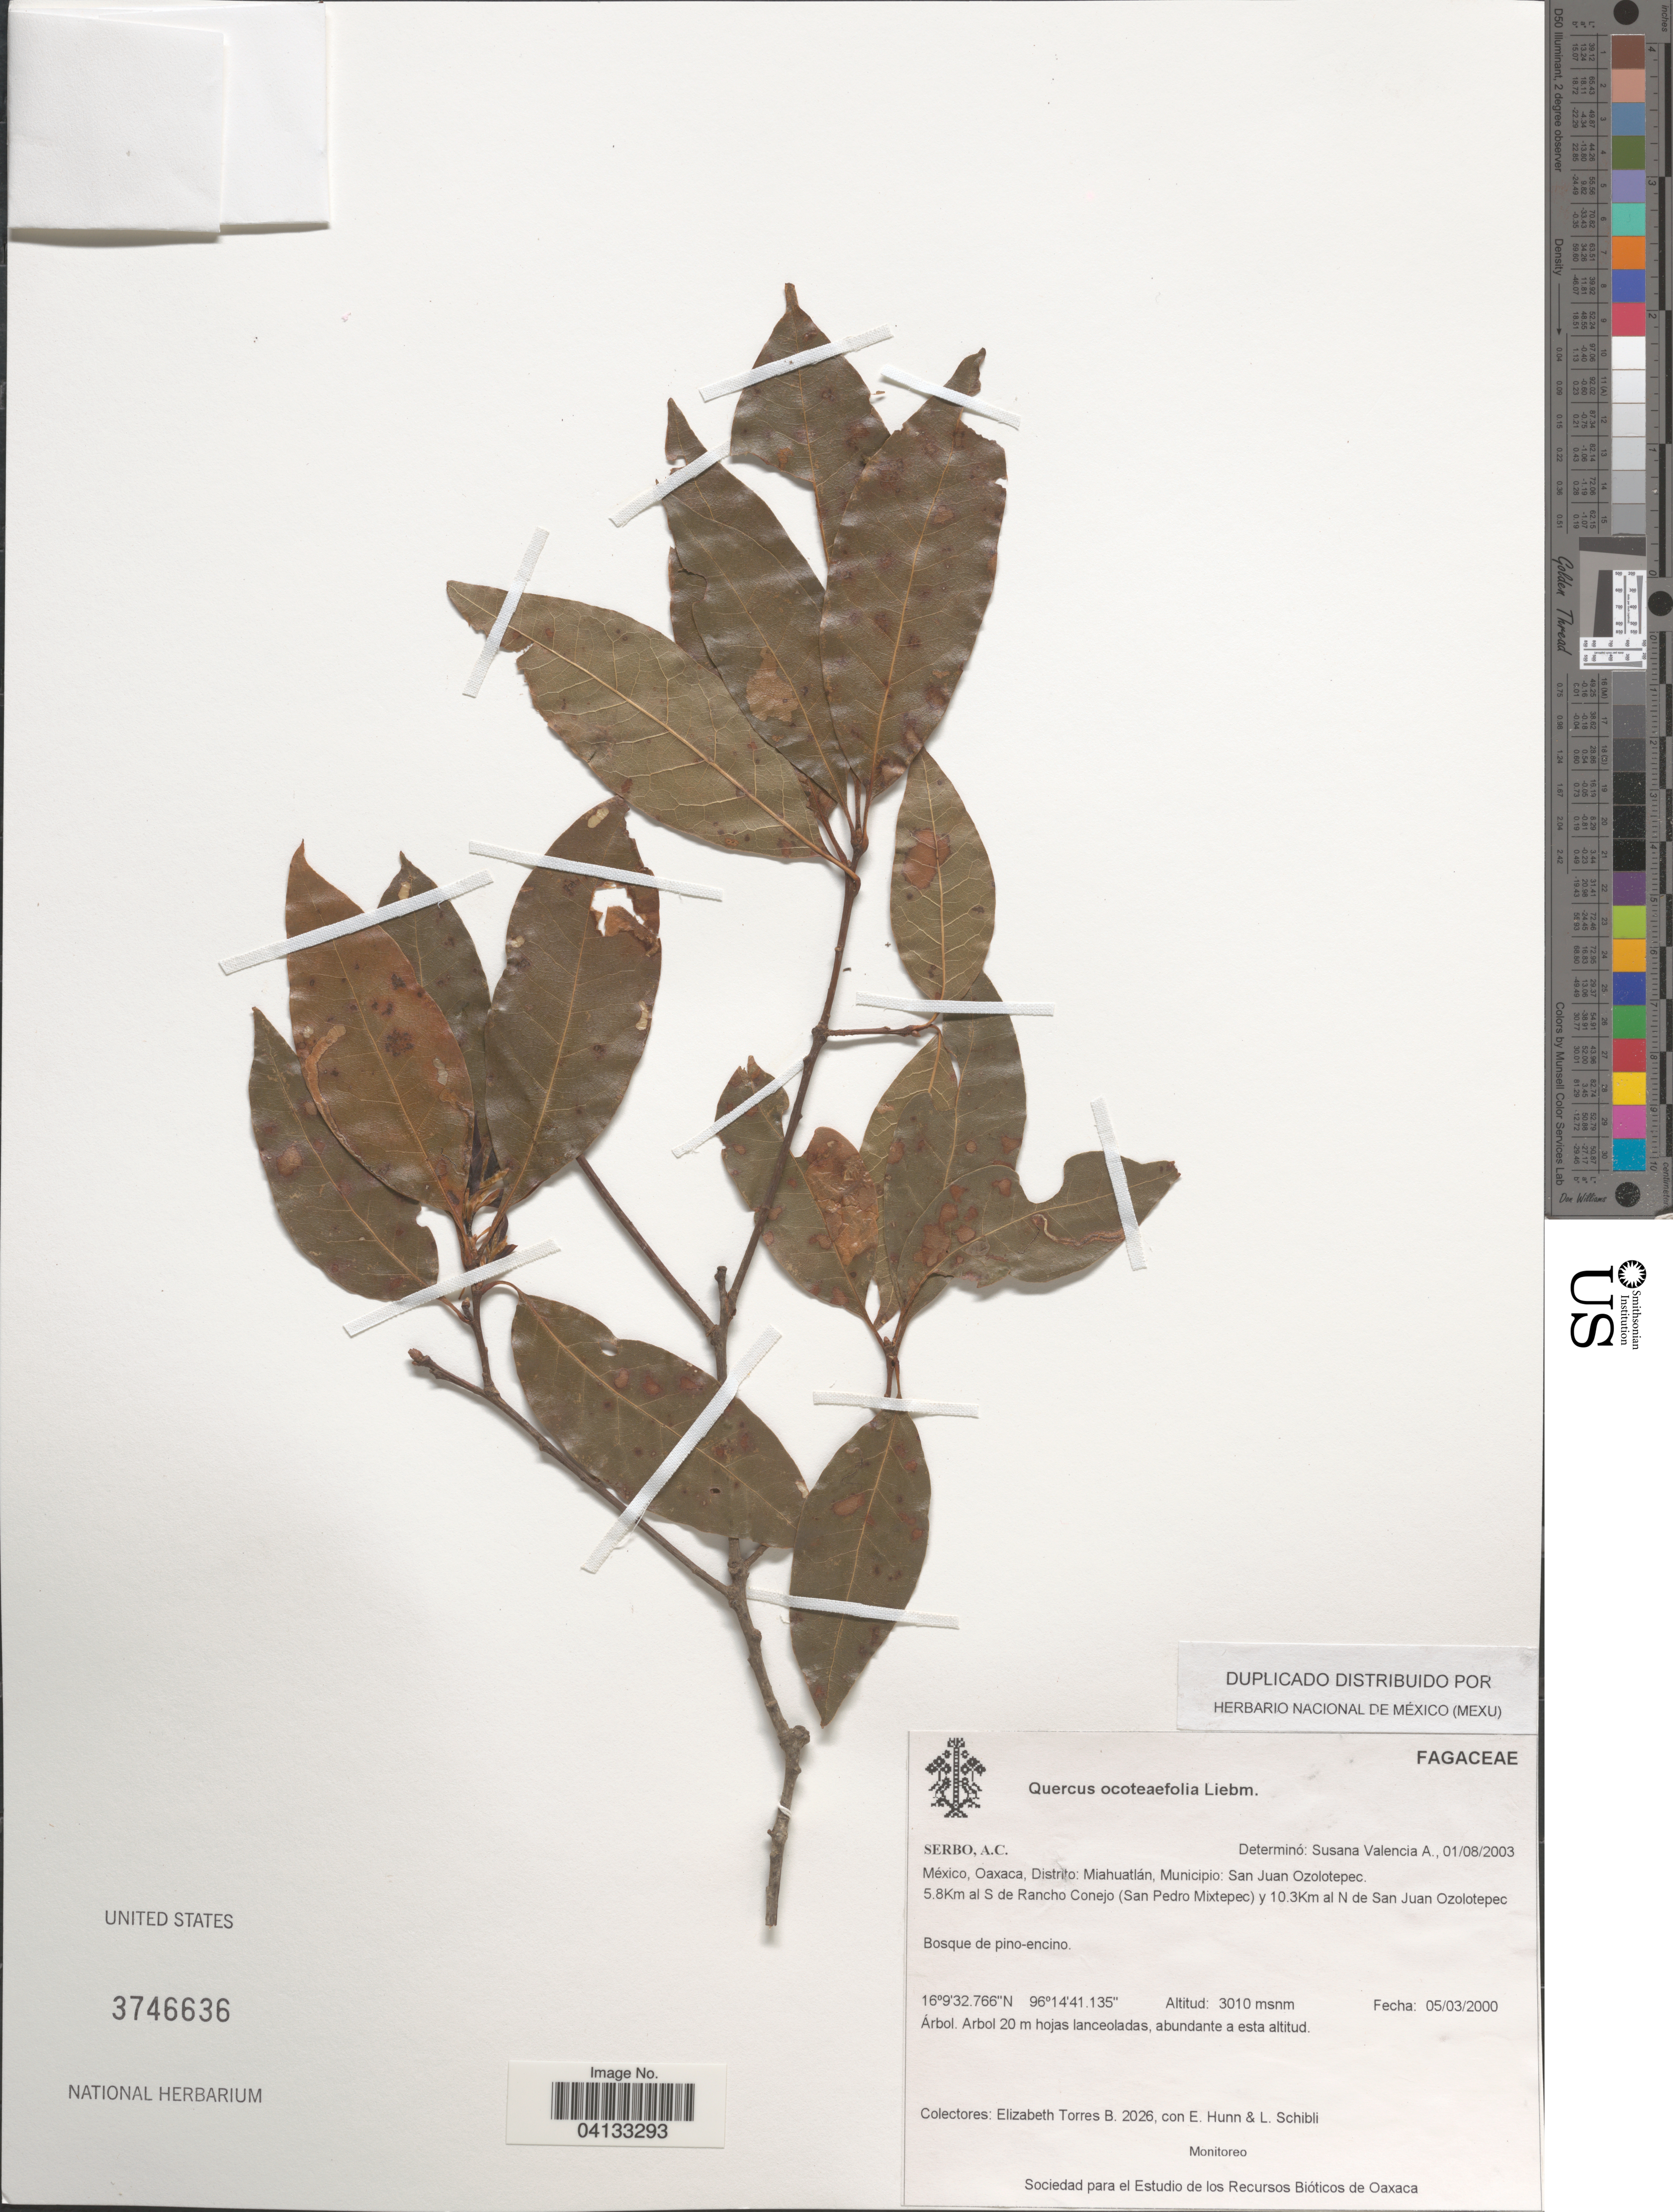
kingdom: Plantae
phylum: Tracheophyta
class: Magnoliopsida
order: Fagales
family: Fagaceae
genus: Quercus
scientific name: Quercus ocoteifolia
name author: Liebm.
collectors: E. Torres B., E. Hunn & L. Schibli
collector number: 2026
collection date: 2000-03-05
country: Mexico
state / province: Oaxaca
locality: Distrito: Miahuatlán, Municipio: San Juan Ozolotepec. 5.8Km al S de Rancho Conejo (San Pedro Mixtepec) y 10.3Km al N de San Juan Ozolotepec.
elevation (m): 3010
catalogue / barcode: US 3746636